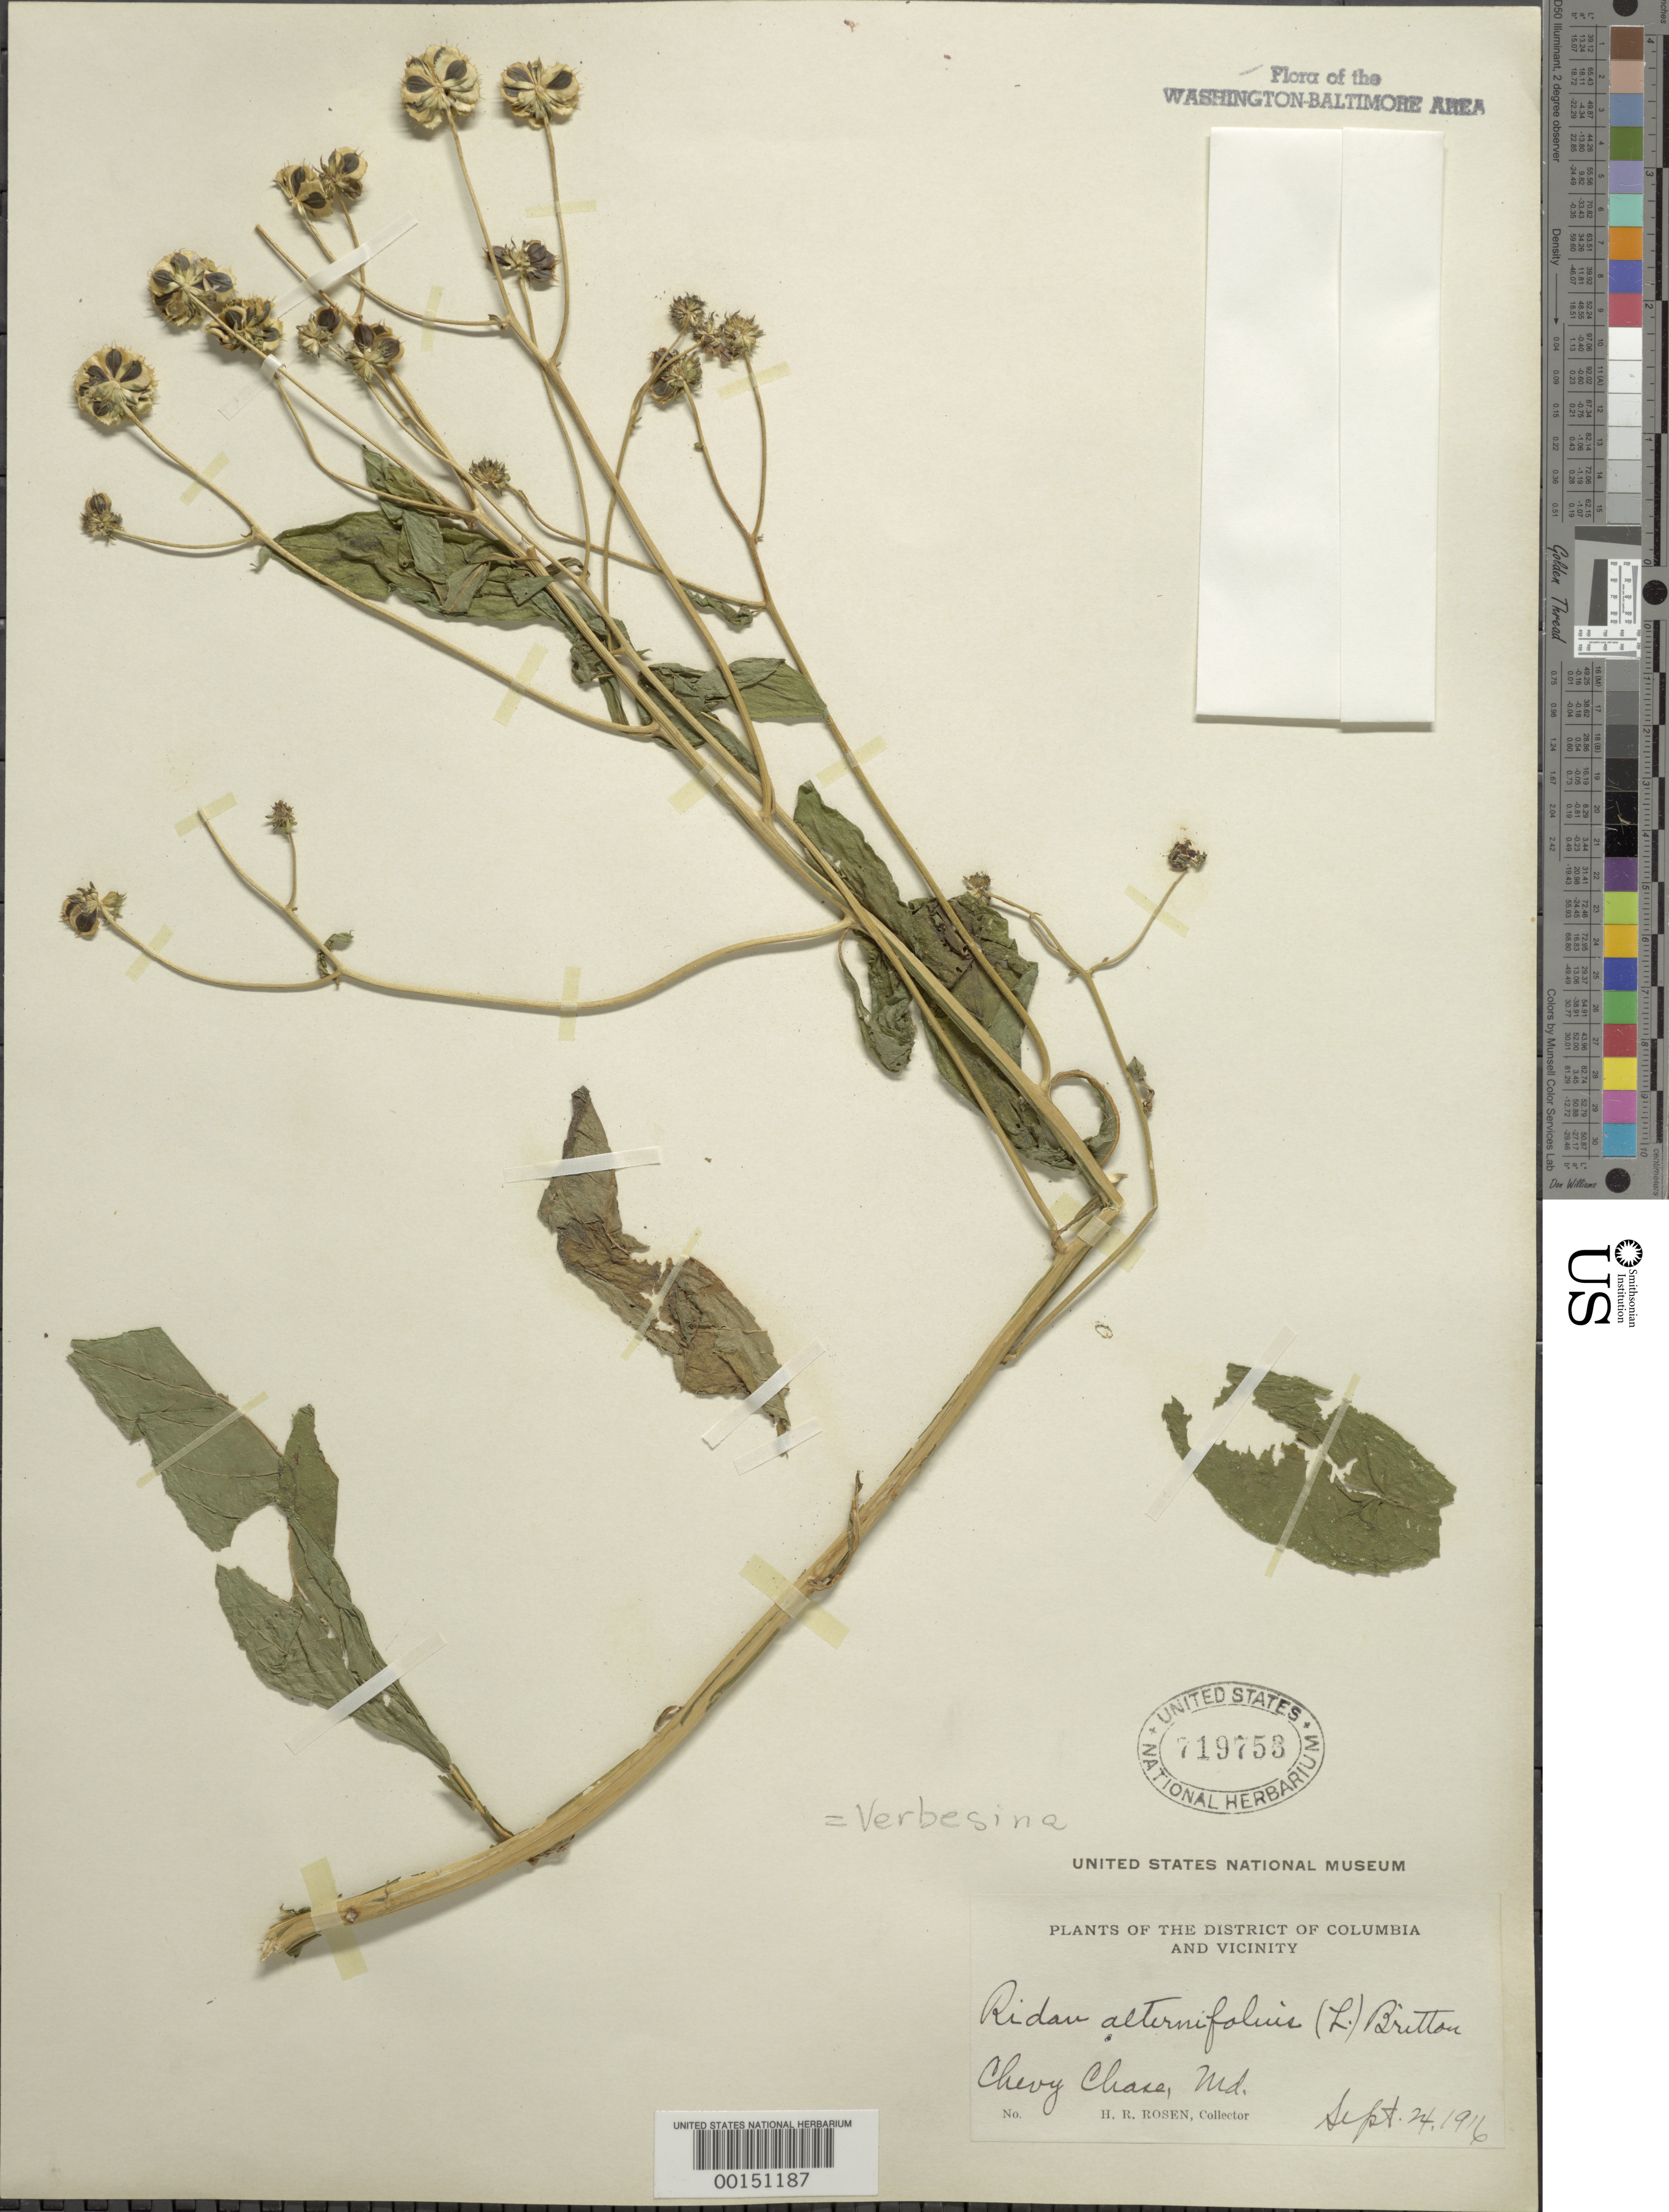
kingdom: Plantae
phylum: Tracheophyta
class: Magnoliopsida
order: Asterales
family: Asteraceae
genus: Verbesina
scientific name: Verbesina alternifolia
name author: (L.) Britton ex Kearney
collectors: H. Rosen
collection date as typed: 24 Sep 1916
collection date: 1916-09-24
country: United States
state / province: Maryland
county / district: Montgomery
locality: Chevy Chase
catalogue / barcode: US 719753